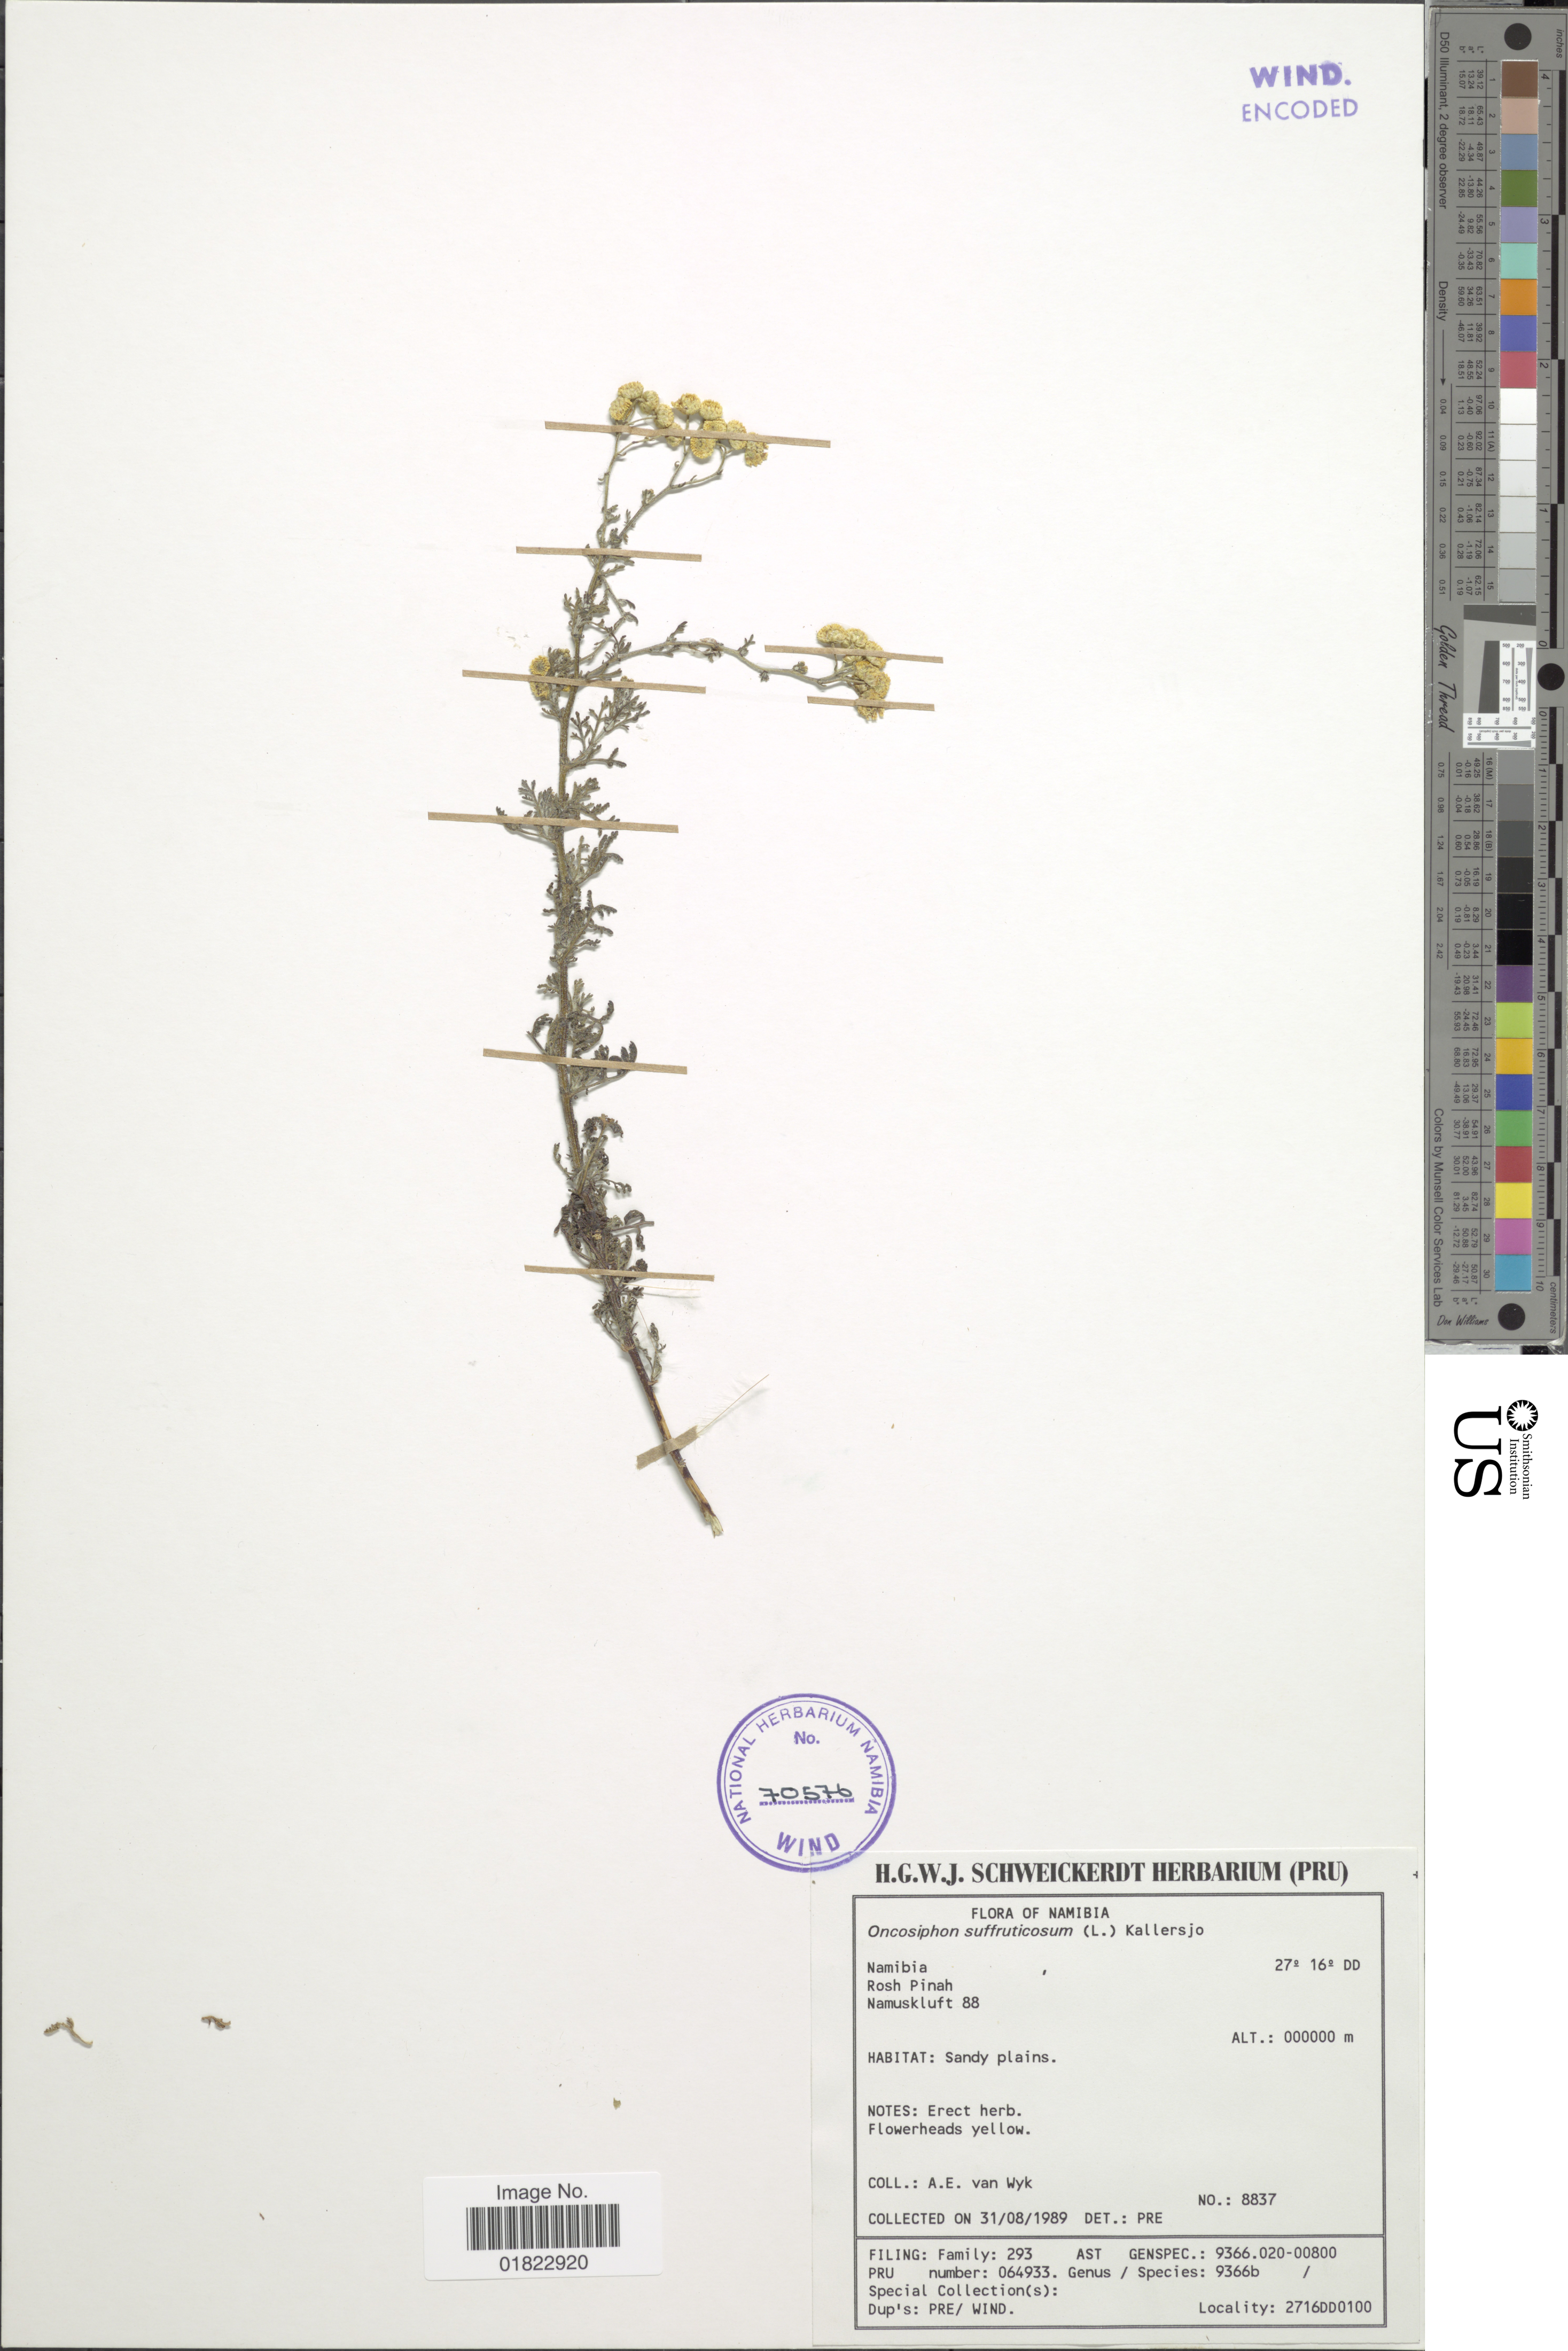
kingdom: Plantae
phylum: Tracheophyta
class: Magnoliopsida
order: Asterales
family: Asteraceae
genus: Oncosiphon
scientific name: Oncosiphon suffruticosum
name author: (L.) Källersjö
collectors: A. van Wyk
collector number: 8837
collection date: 1989-08-31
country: Namibia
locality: Namibia, Rosh Pinah. Namusluft 88.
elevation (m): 0